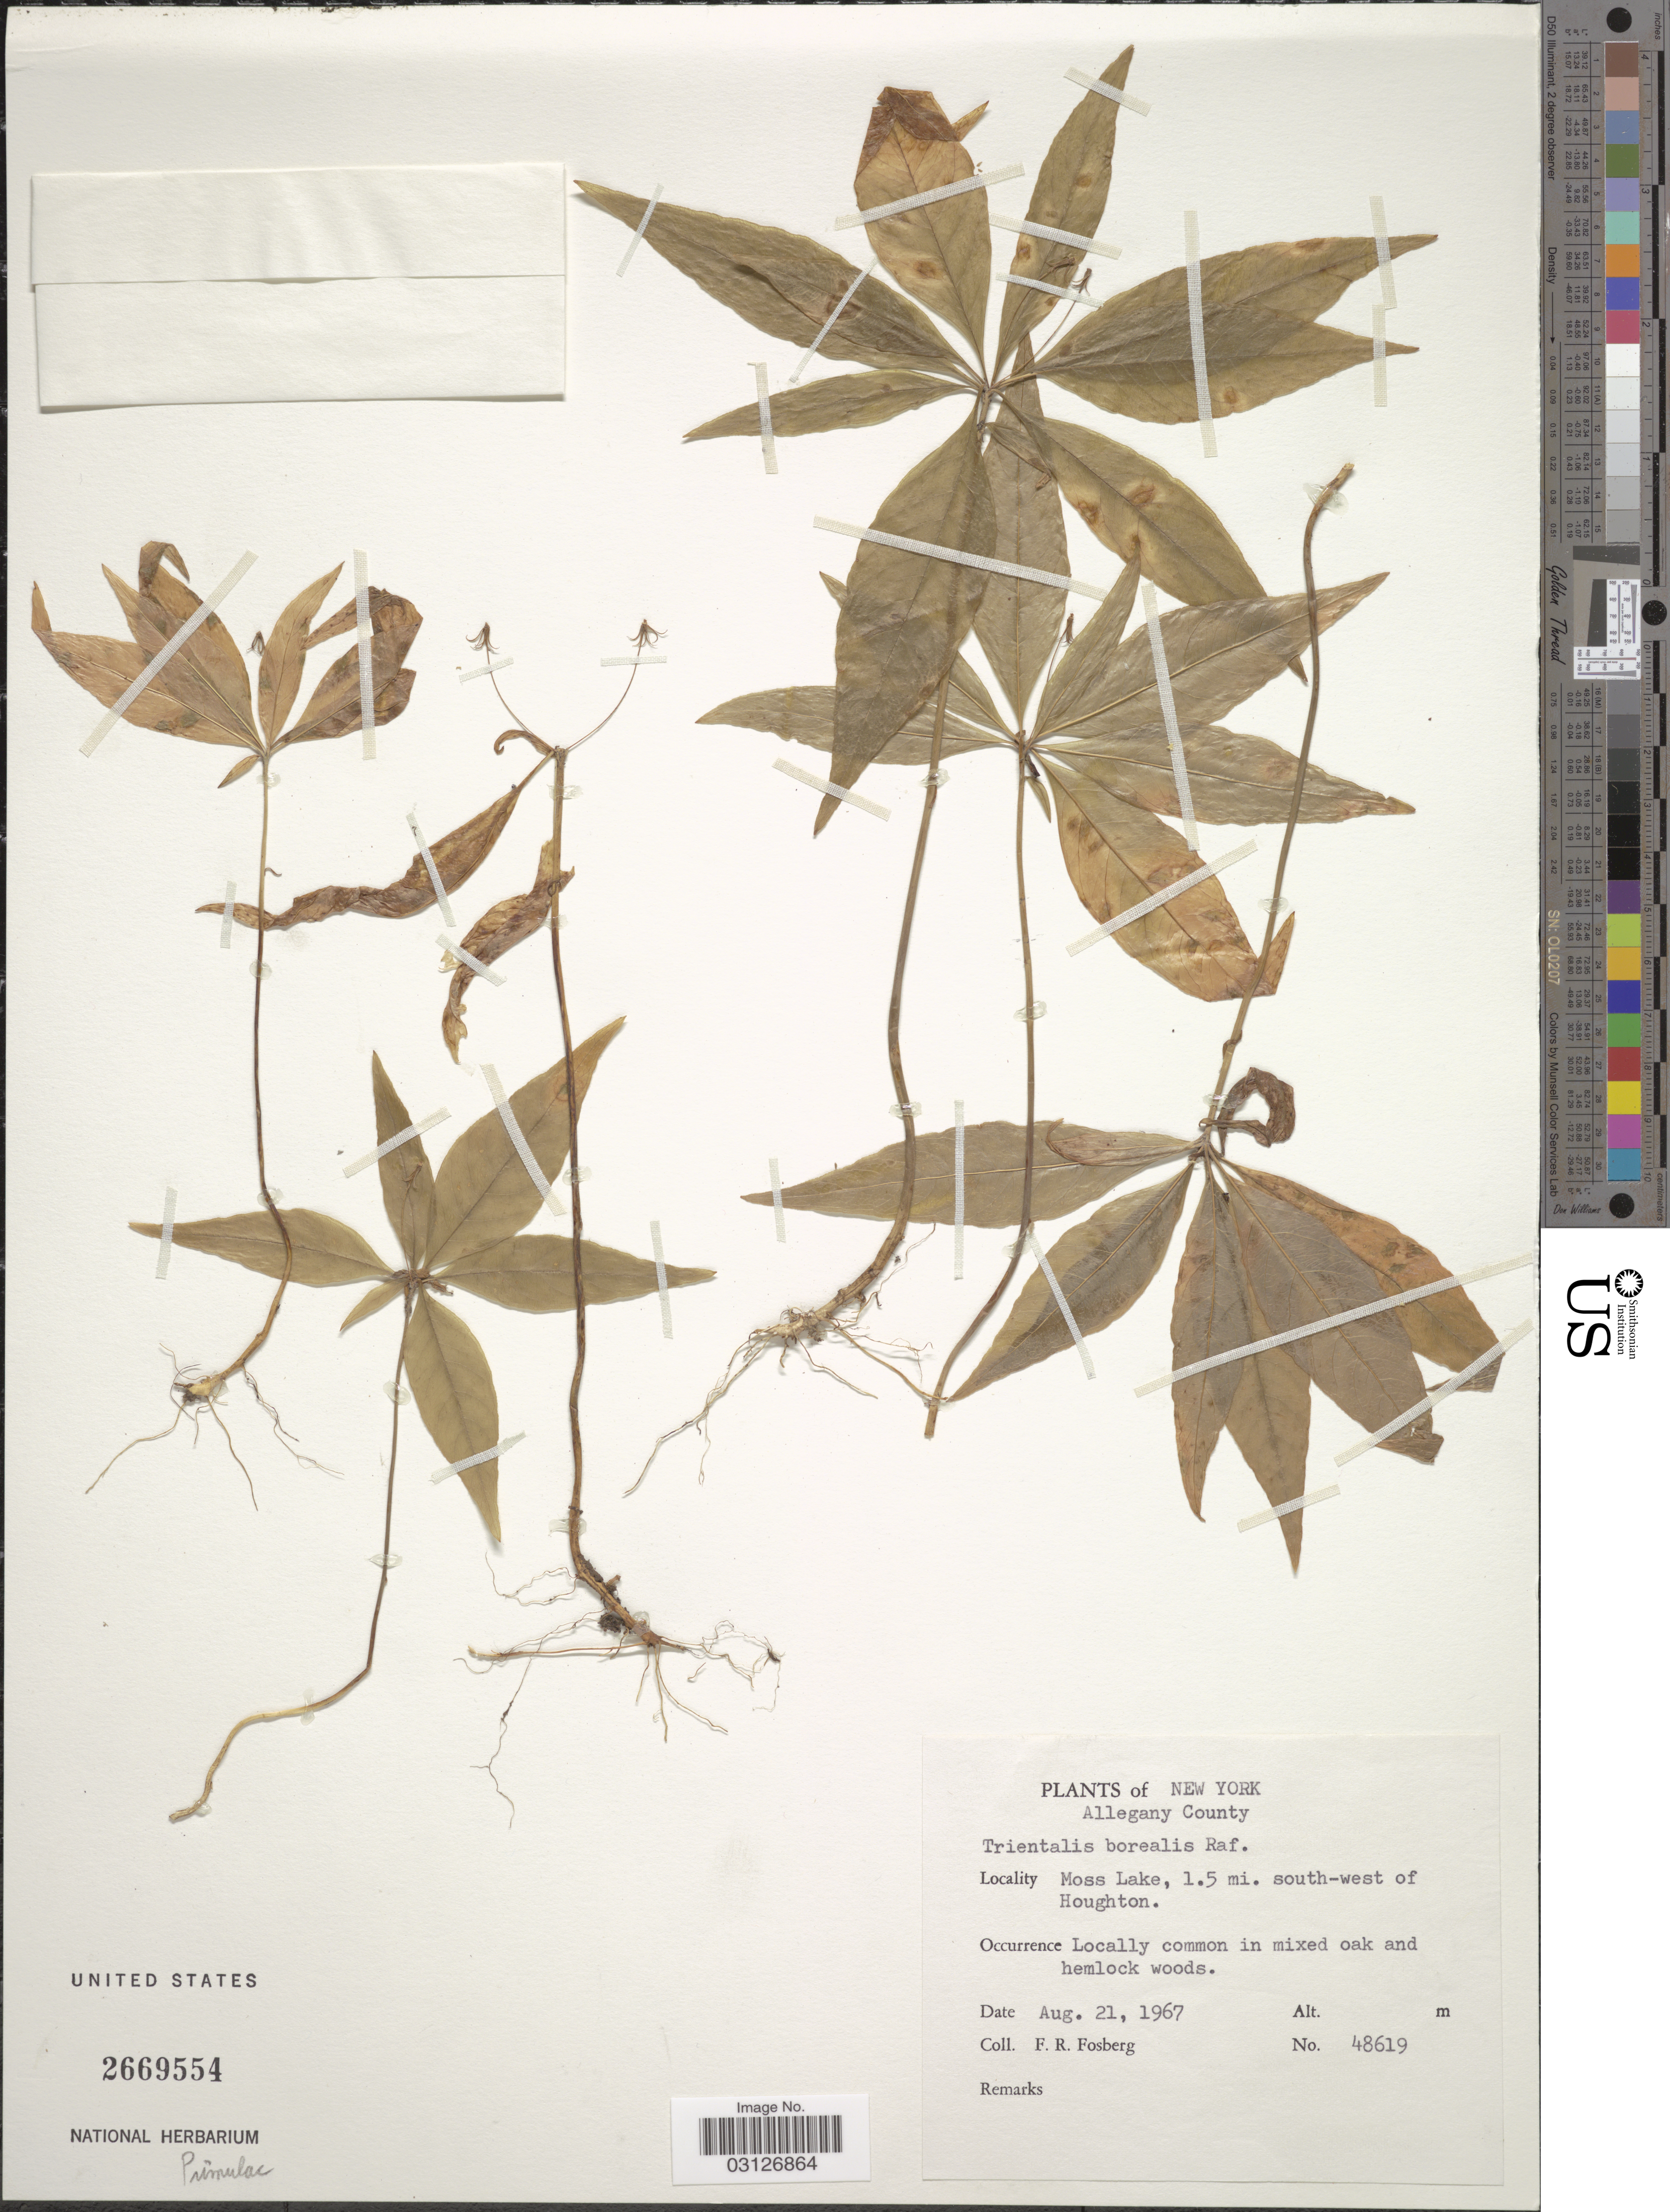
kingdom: Plantae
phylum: Tracheophyta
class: Magnoliopsida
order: Ericales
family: Primulaceae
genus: Trientalis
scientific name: Trientalis borealis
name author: Raf.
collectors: F. R. Fosberg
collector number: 48619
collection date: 1967-08-21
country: United States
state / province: New York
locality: Allegany County. Moss Lake, 1.5 mi. south-west of Houghton.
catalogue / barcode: US 2669554